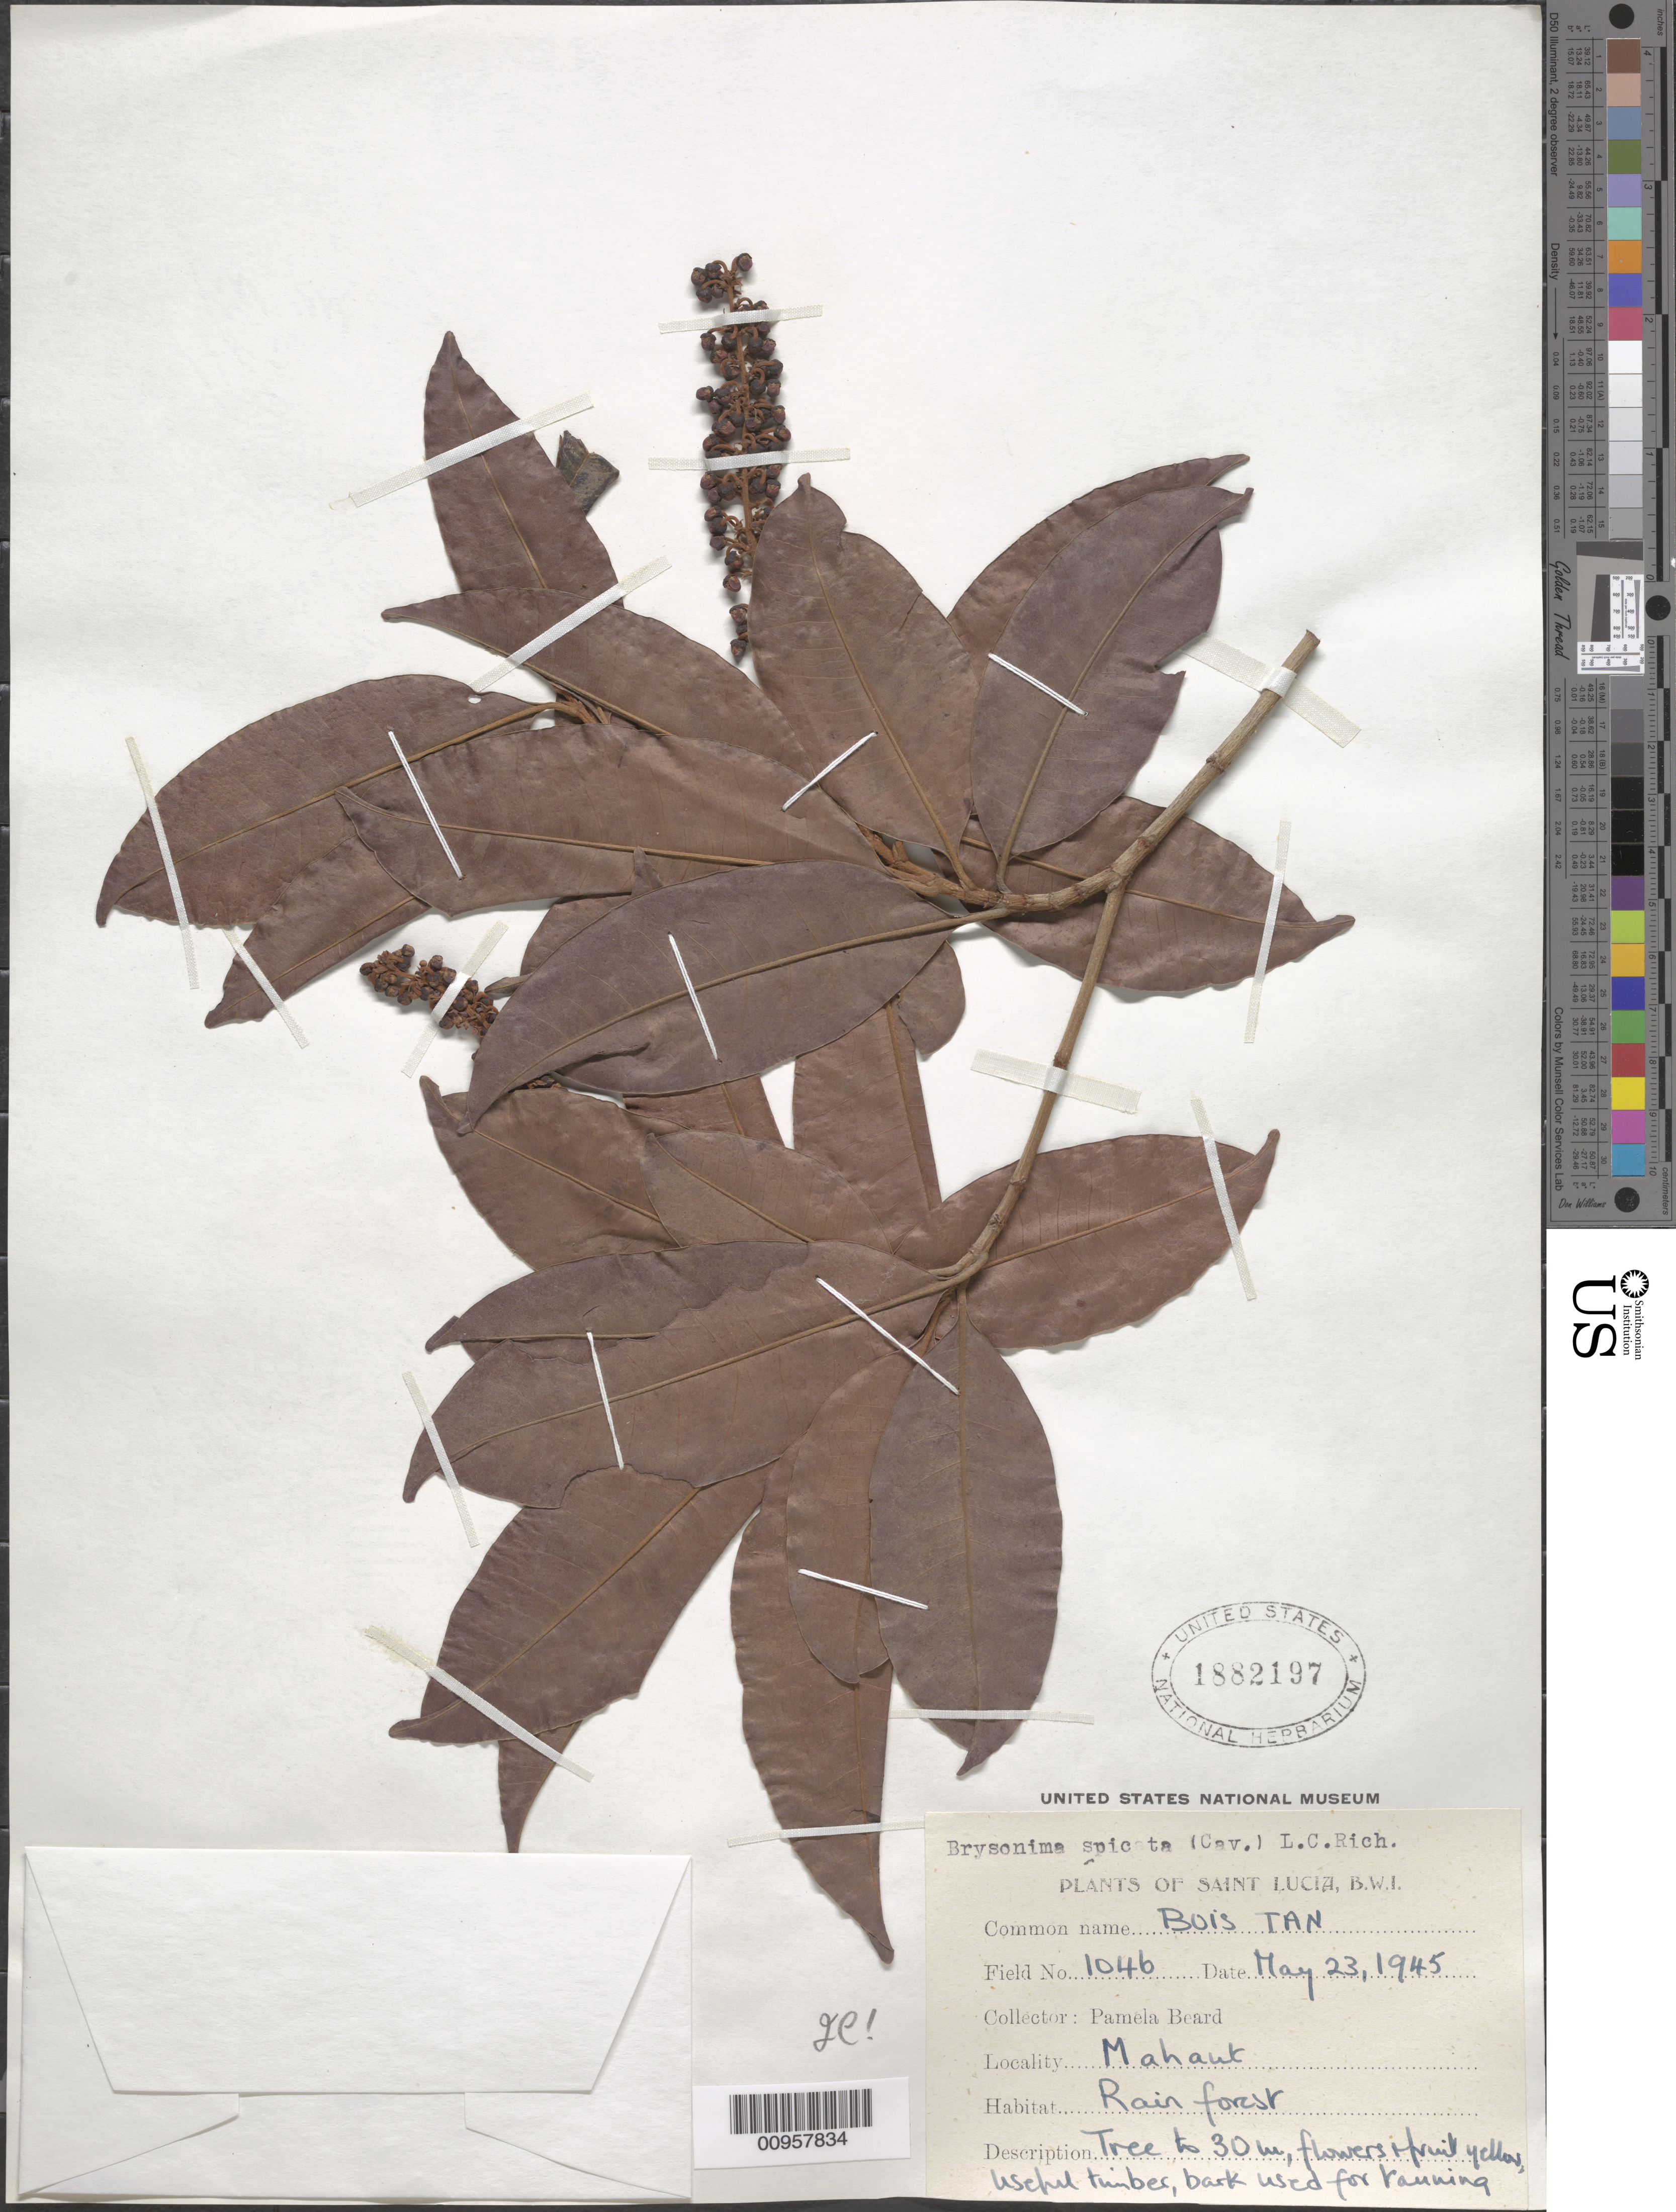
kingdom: Plantae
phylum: Tracheophyta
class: Magnoliopsida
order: Malpighiales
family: Malpighiaceae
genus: Byrsonima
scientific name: Byrsonima spicata (Cav.) DC.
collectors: P. Beard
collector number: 1046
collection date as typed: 23 May 1945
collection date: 1945-05-23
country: St. Lucia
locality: Mahaut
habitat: Ranforest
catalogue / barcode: US 1882197